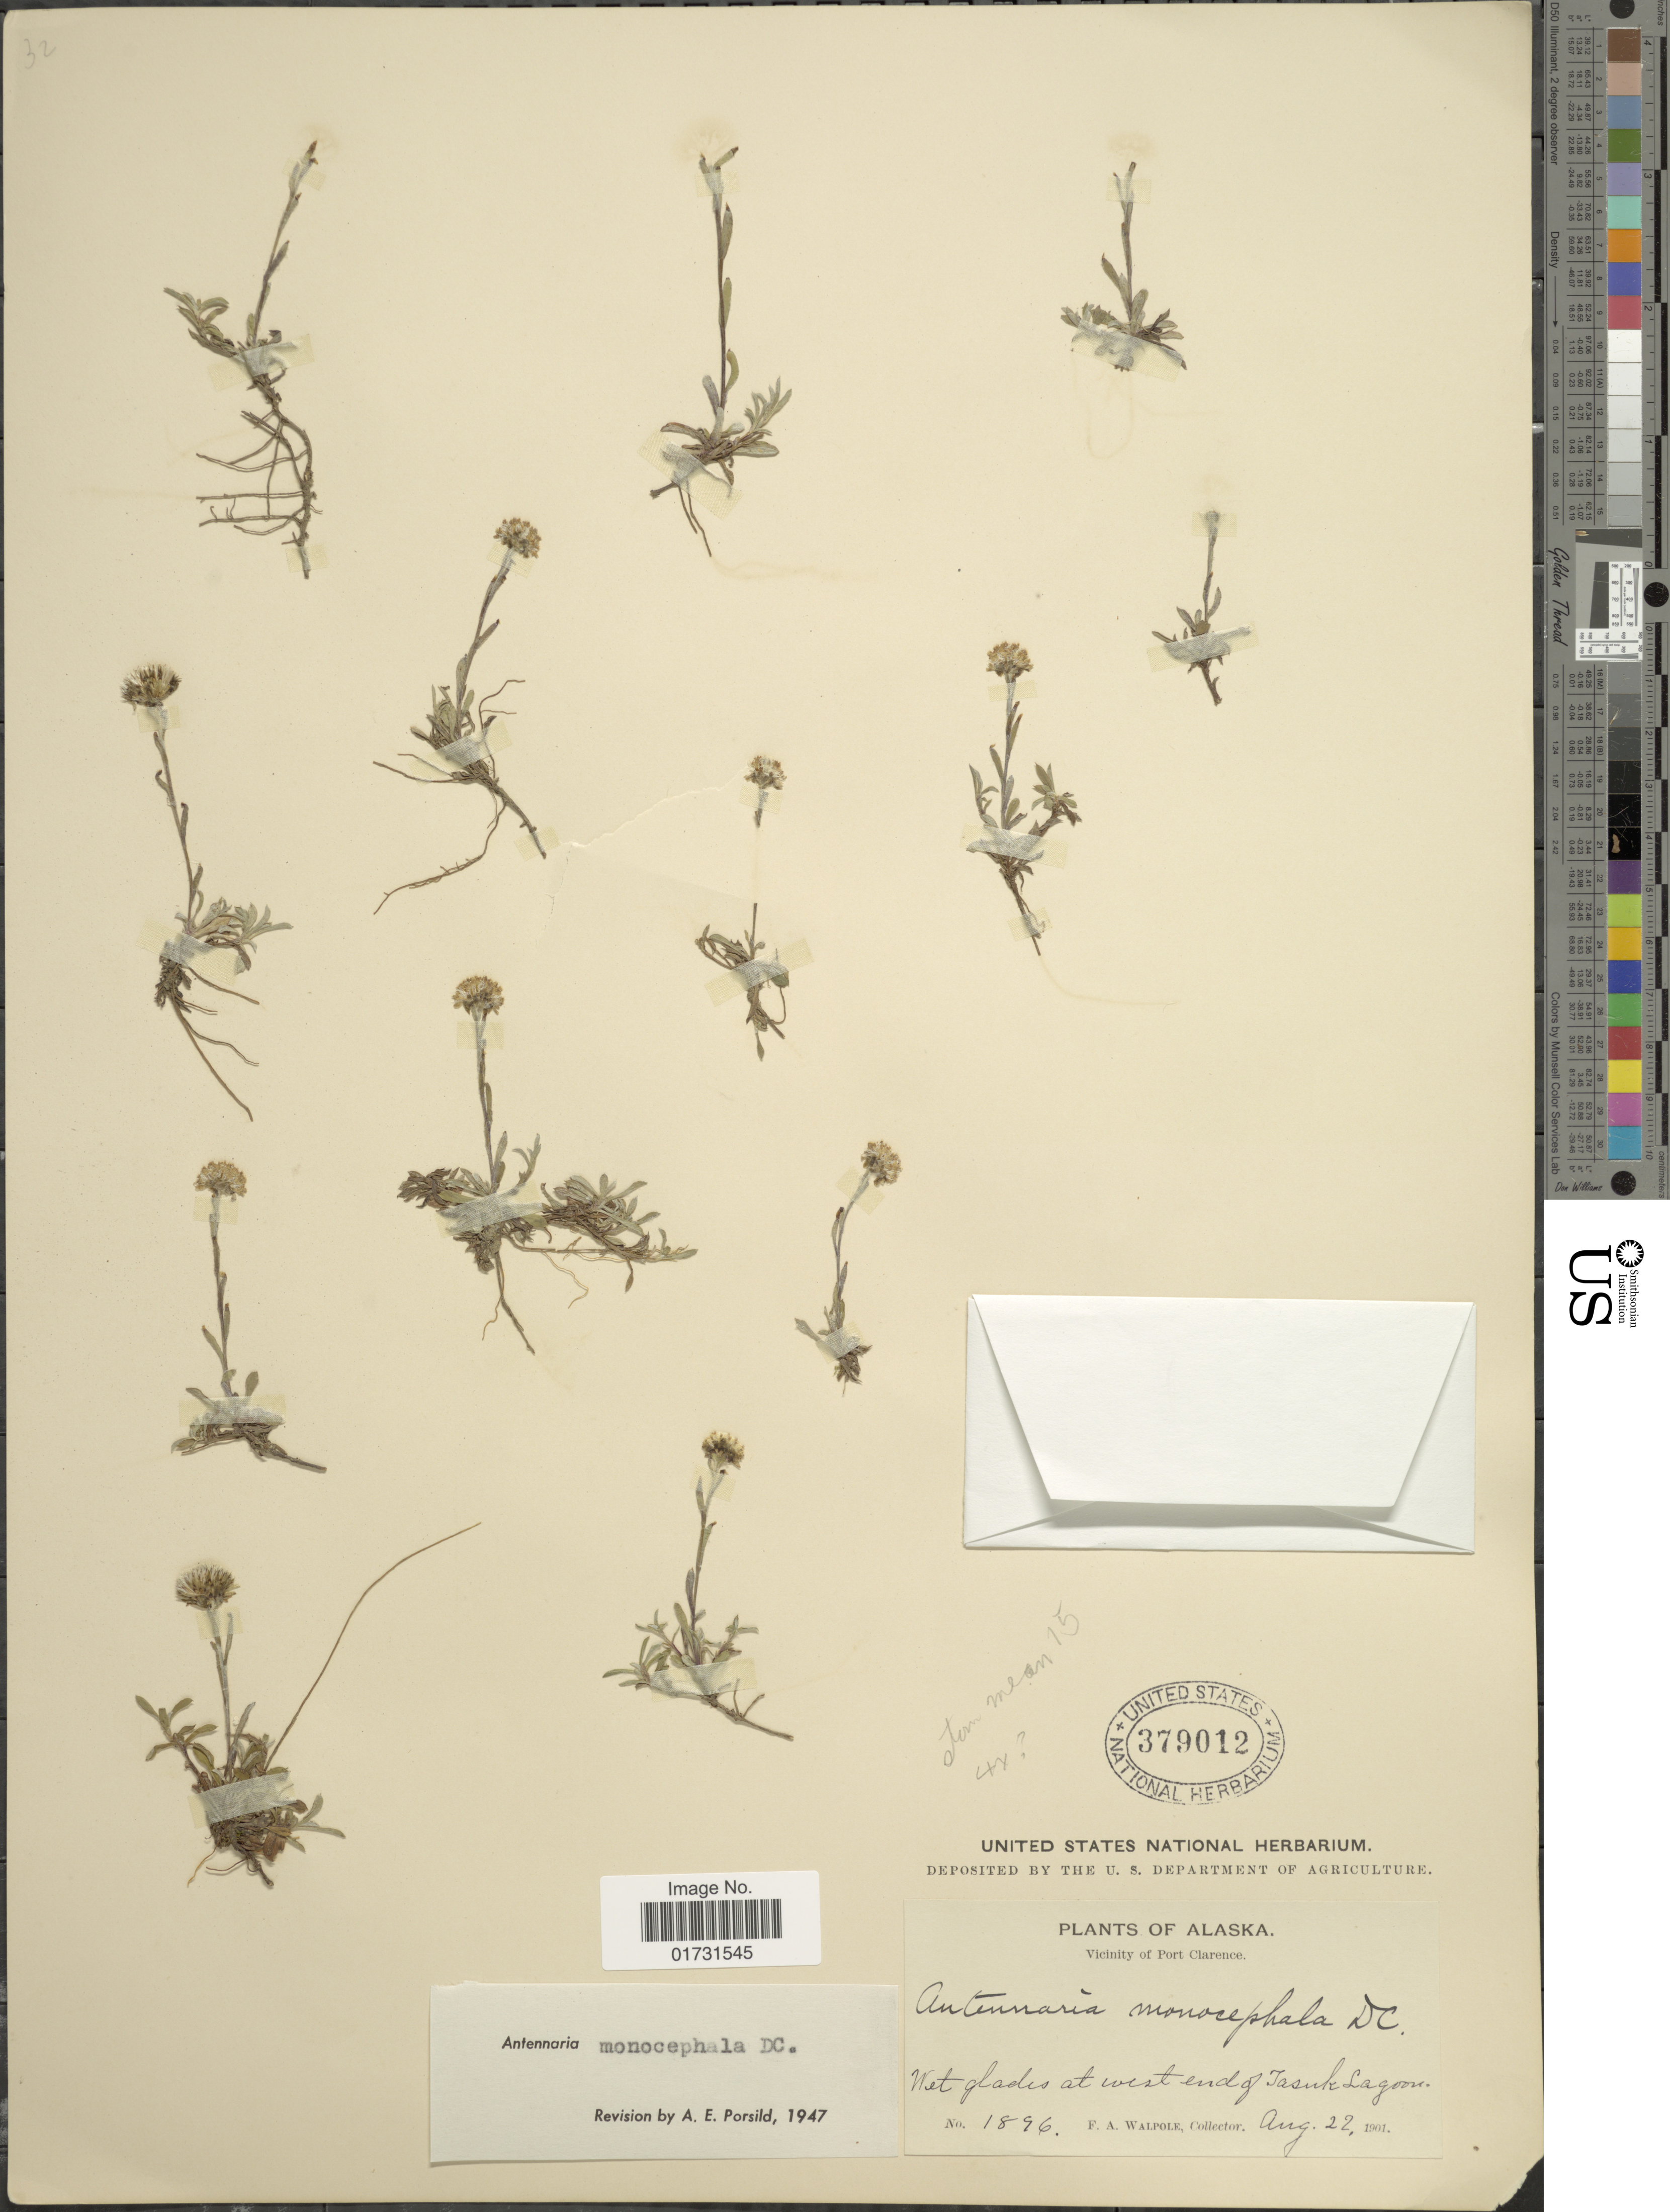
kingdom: Plantae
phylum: Tracheophyta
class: Magnoliopsida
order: Asterales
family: Asteraceae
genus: Antennaria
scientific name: Antennaria monocephala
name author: DC.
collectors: F. Walpole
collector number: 1896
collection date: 1901-08-22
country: United States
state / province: Alaska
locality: Vicinity of Port Clarence. at west end of Tasuk Lagoon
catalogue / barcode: US 379012